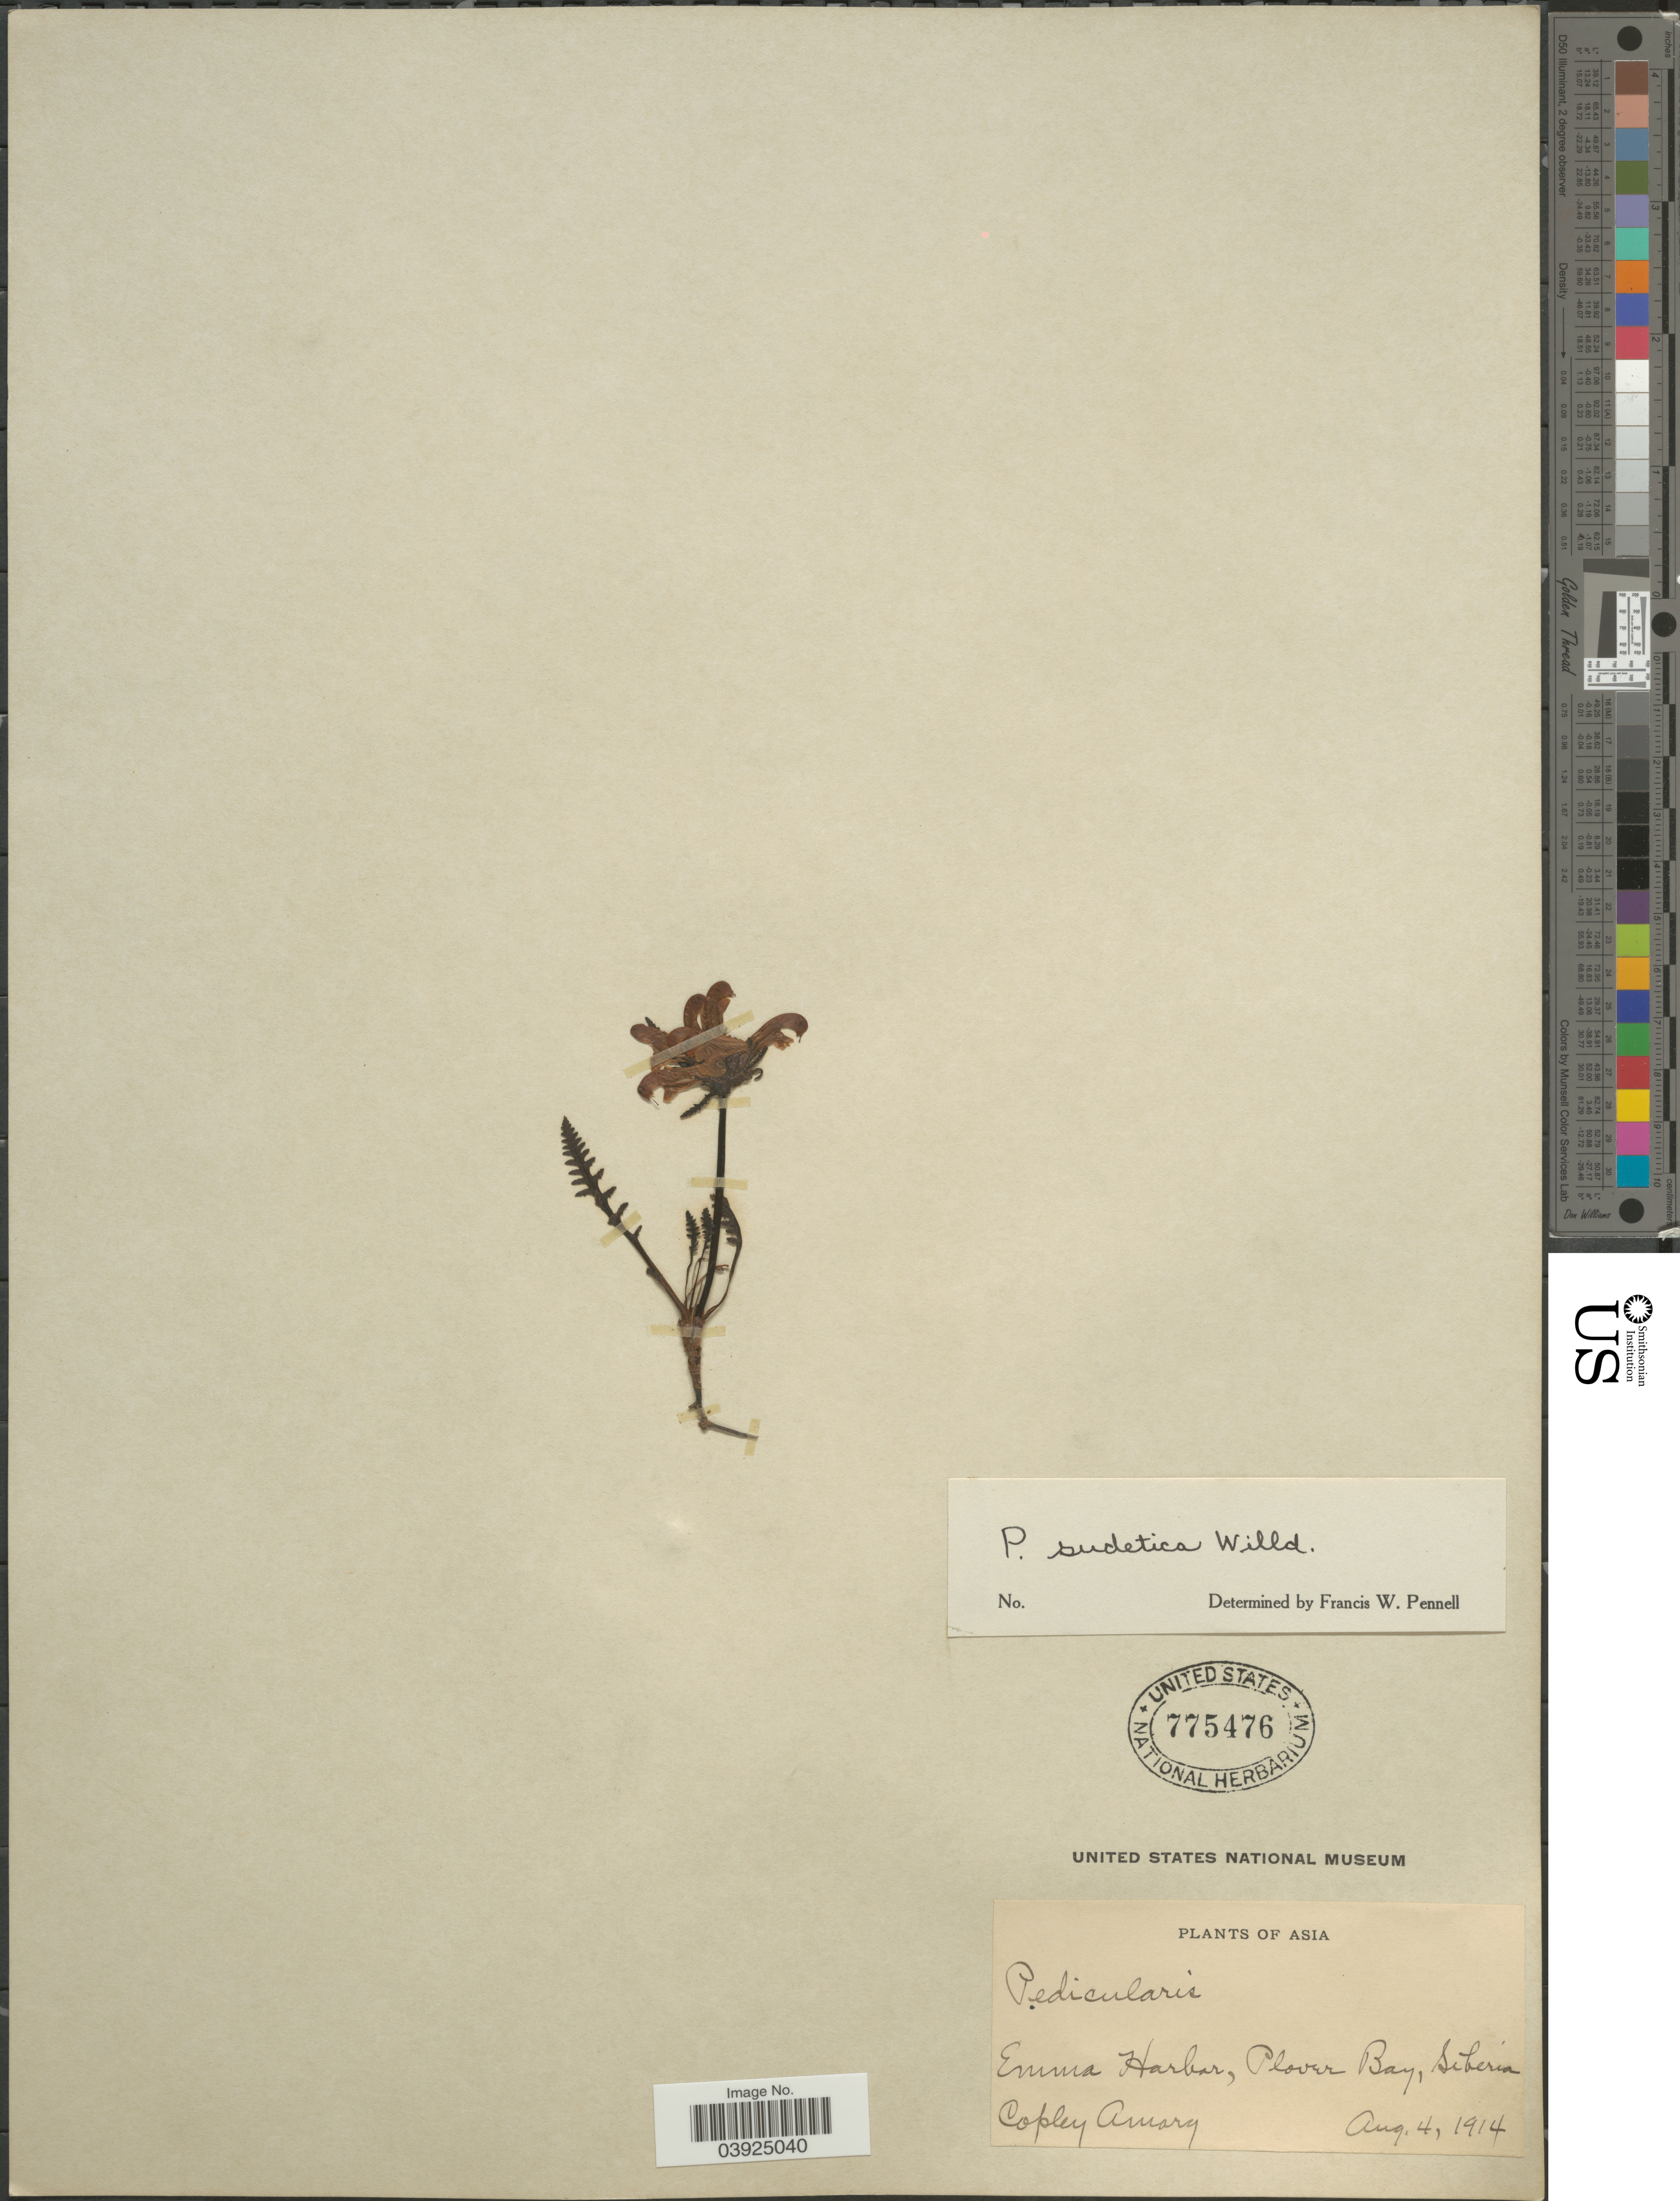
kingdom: Plantae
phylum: Tracheophyta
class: Magnoliopsida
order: Lamiales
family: Orobanchaceae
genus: Pedicularis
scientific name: Pedicularis sudetica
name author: Willd.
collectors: C. Amary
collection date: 1914-08-04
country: Russian Federation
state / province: Kamchatka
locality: Asia. Emma Harbor, Plover Bay, Siberia.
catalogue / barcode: US 775476